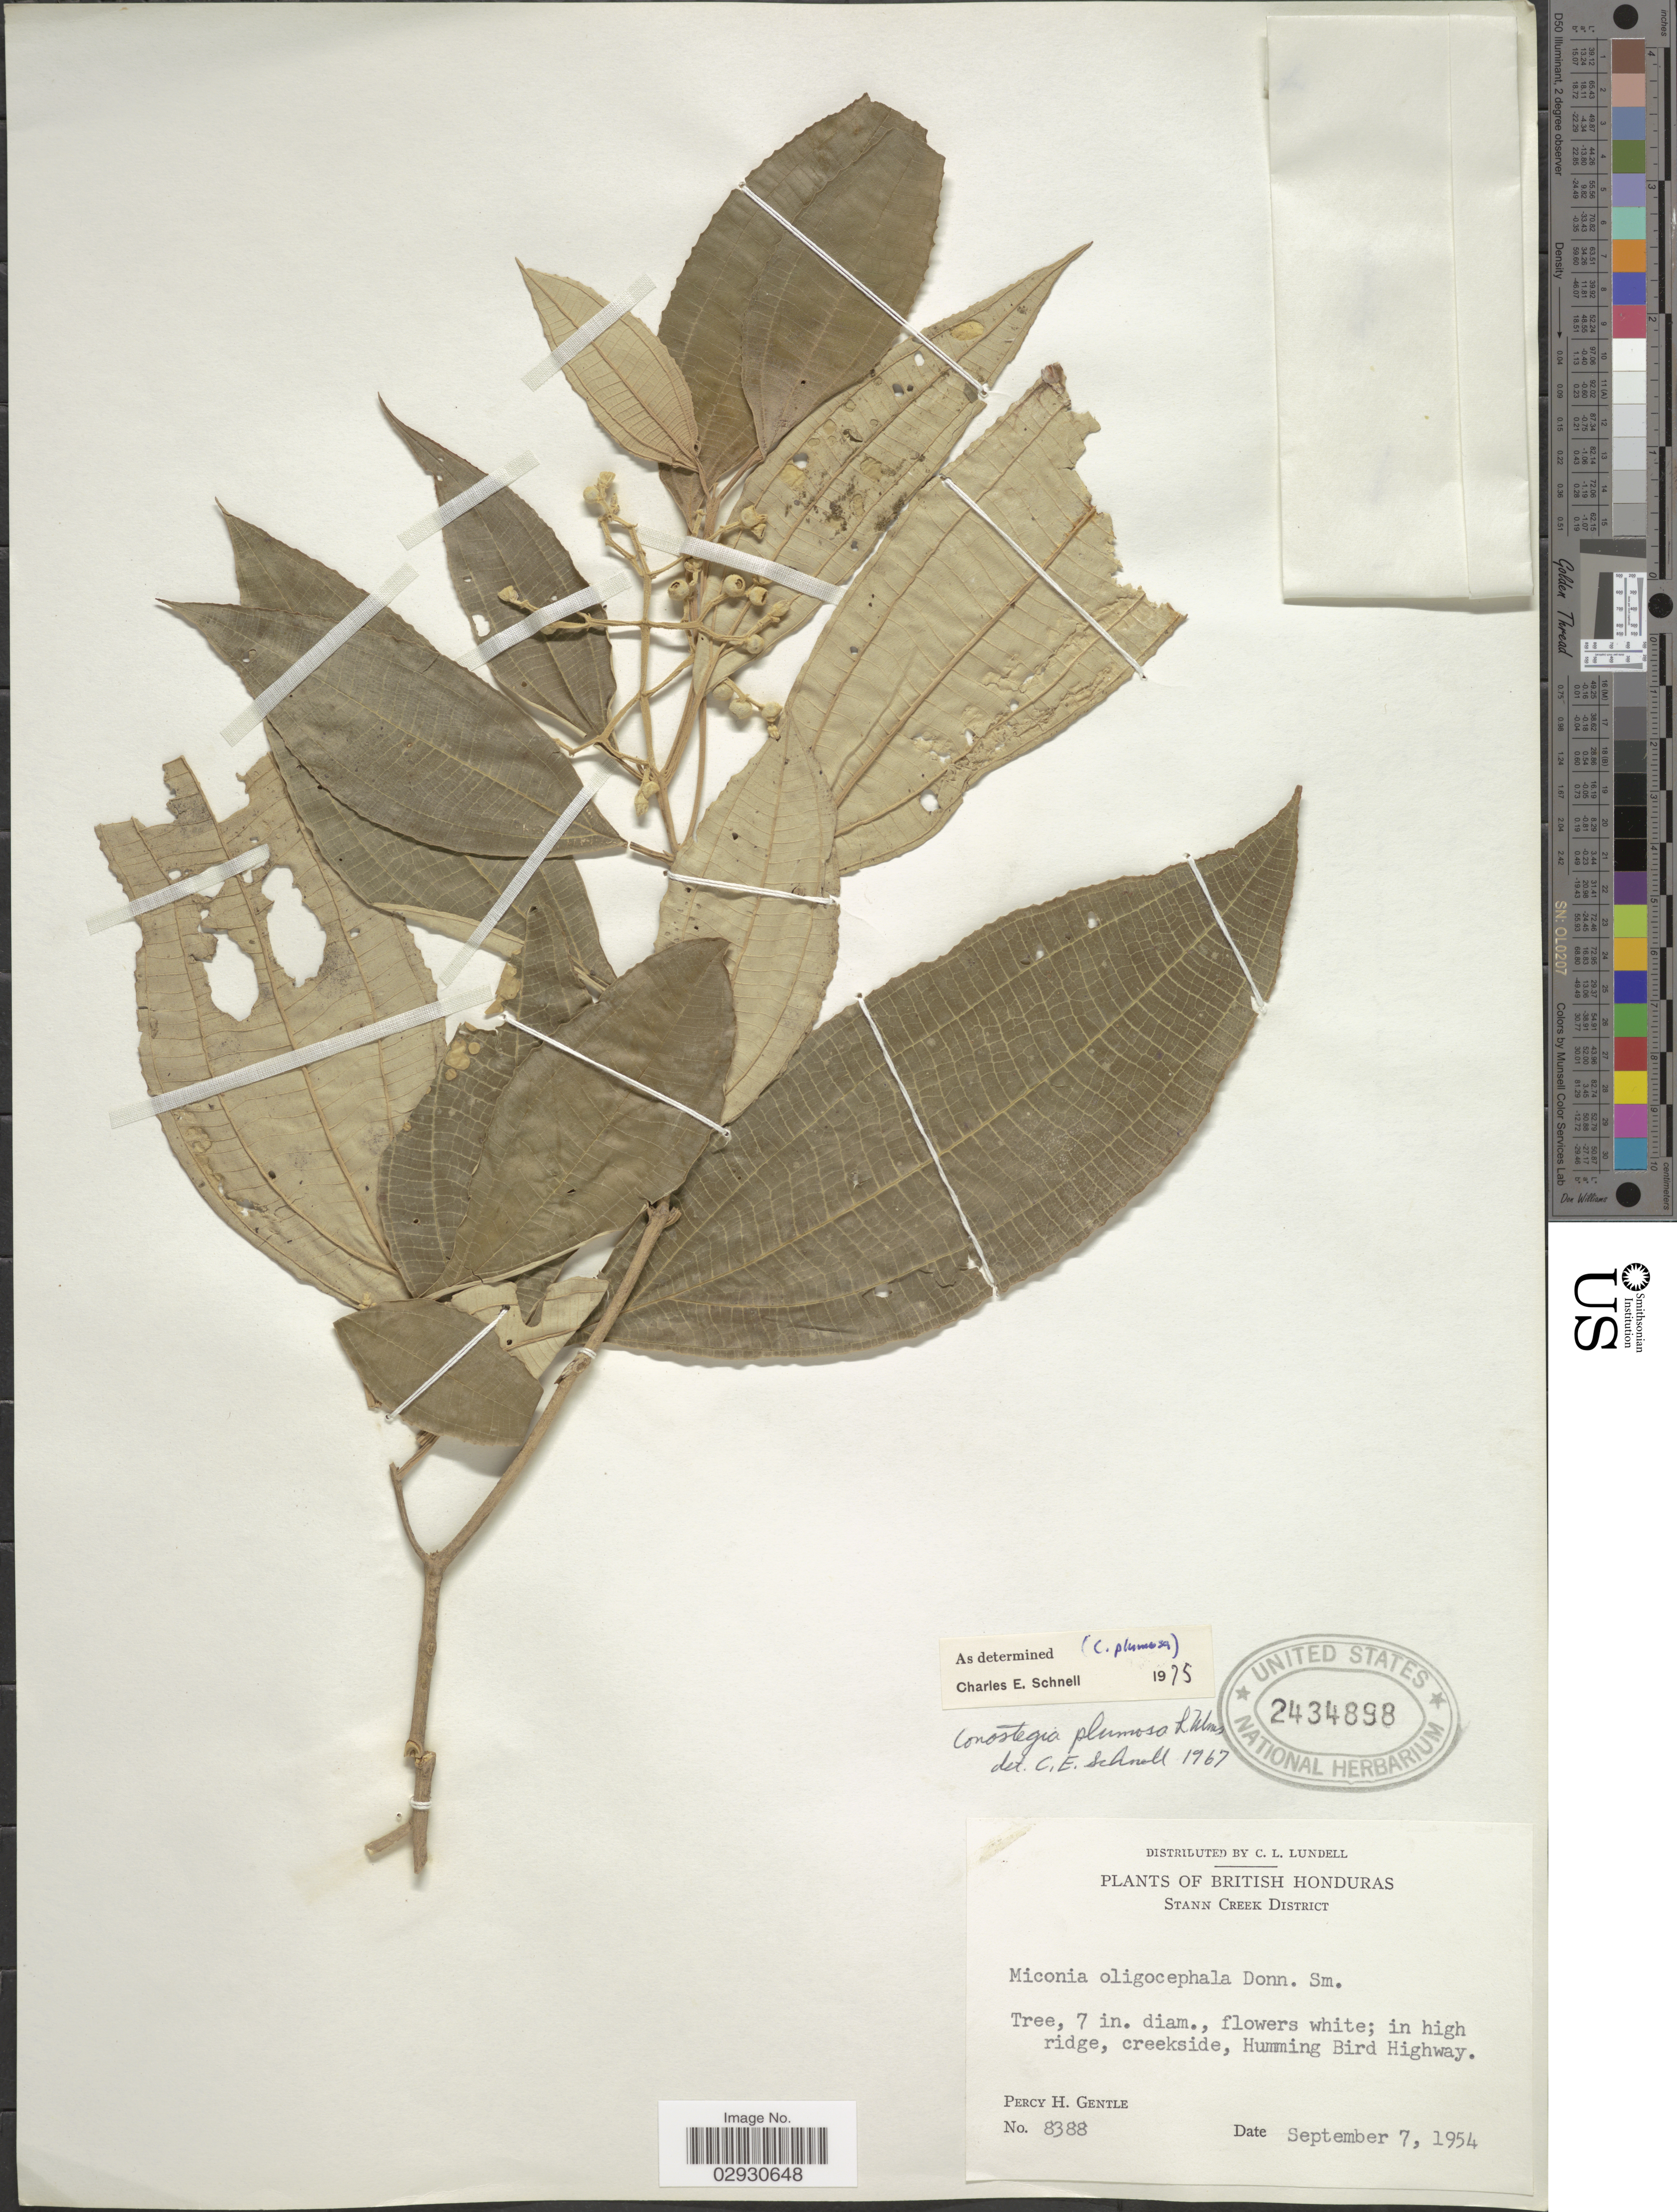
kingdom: Plantae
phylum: Tracheophyta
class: Magnoliopsida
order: Myrtales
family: Melastomataceae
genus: Conostegia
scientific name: Conostegia plumosa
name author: L.O. Williams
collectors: P. H. Gentle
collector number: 8388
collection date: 1954-09-07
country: Belize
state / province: Stann Creek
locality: British Honduras, Stann Creek District, Humming Bird Highway.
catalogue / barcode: US 2434898